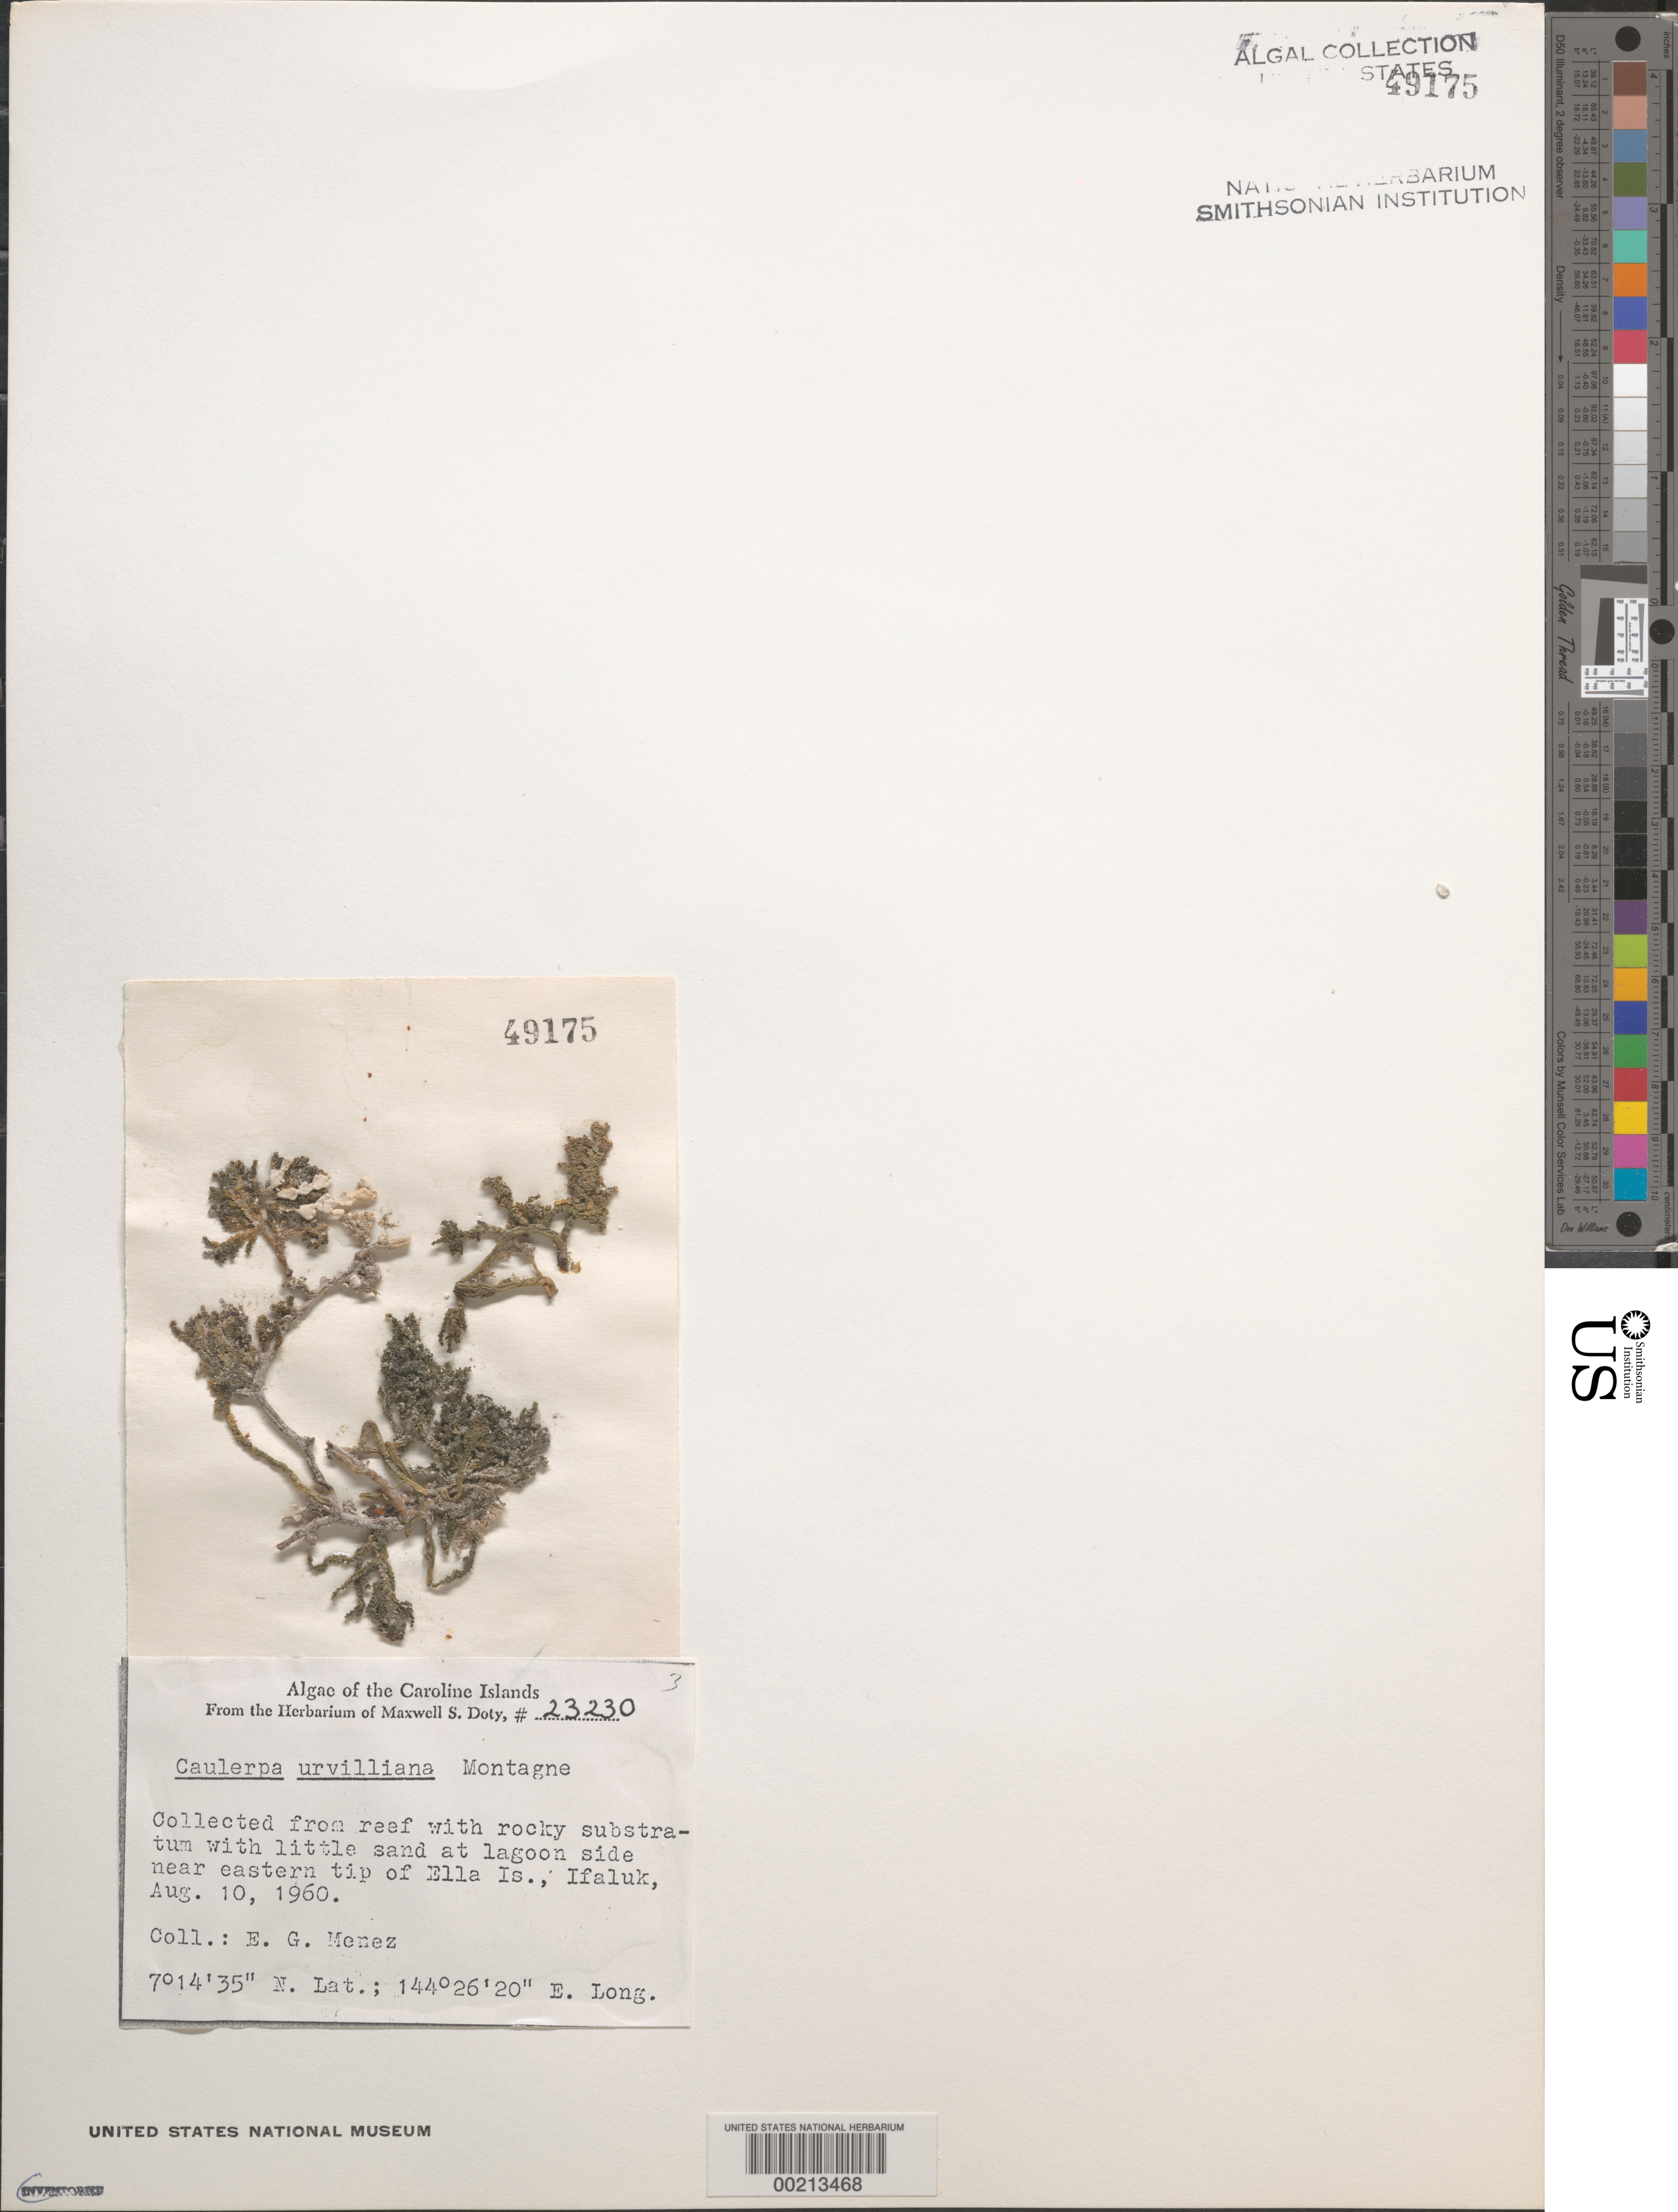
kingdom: Plantae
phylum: Chlorophyta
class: Ulvophyceae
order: Bryopsidales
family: Caulerpaceae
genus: Caulerpa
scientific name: Caulerpa urvilleana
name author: Mont.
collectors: Meñez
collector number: MSD 23230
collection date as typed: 10 Aug 1960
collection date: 1960-08-10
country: Micronesia, Federated States of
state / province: Yap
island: Ifalik (Ifaluk) Atoll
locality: Ella Islet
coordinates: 7 14' 35" N, 144 26' 20" E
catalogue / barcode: US 49175